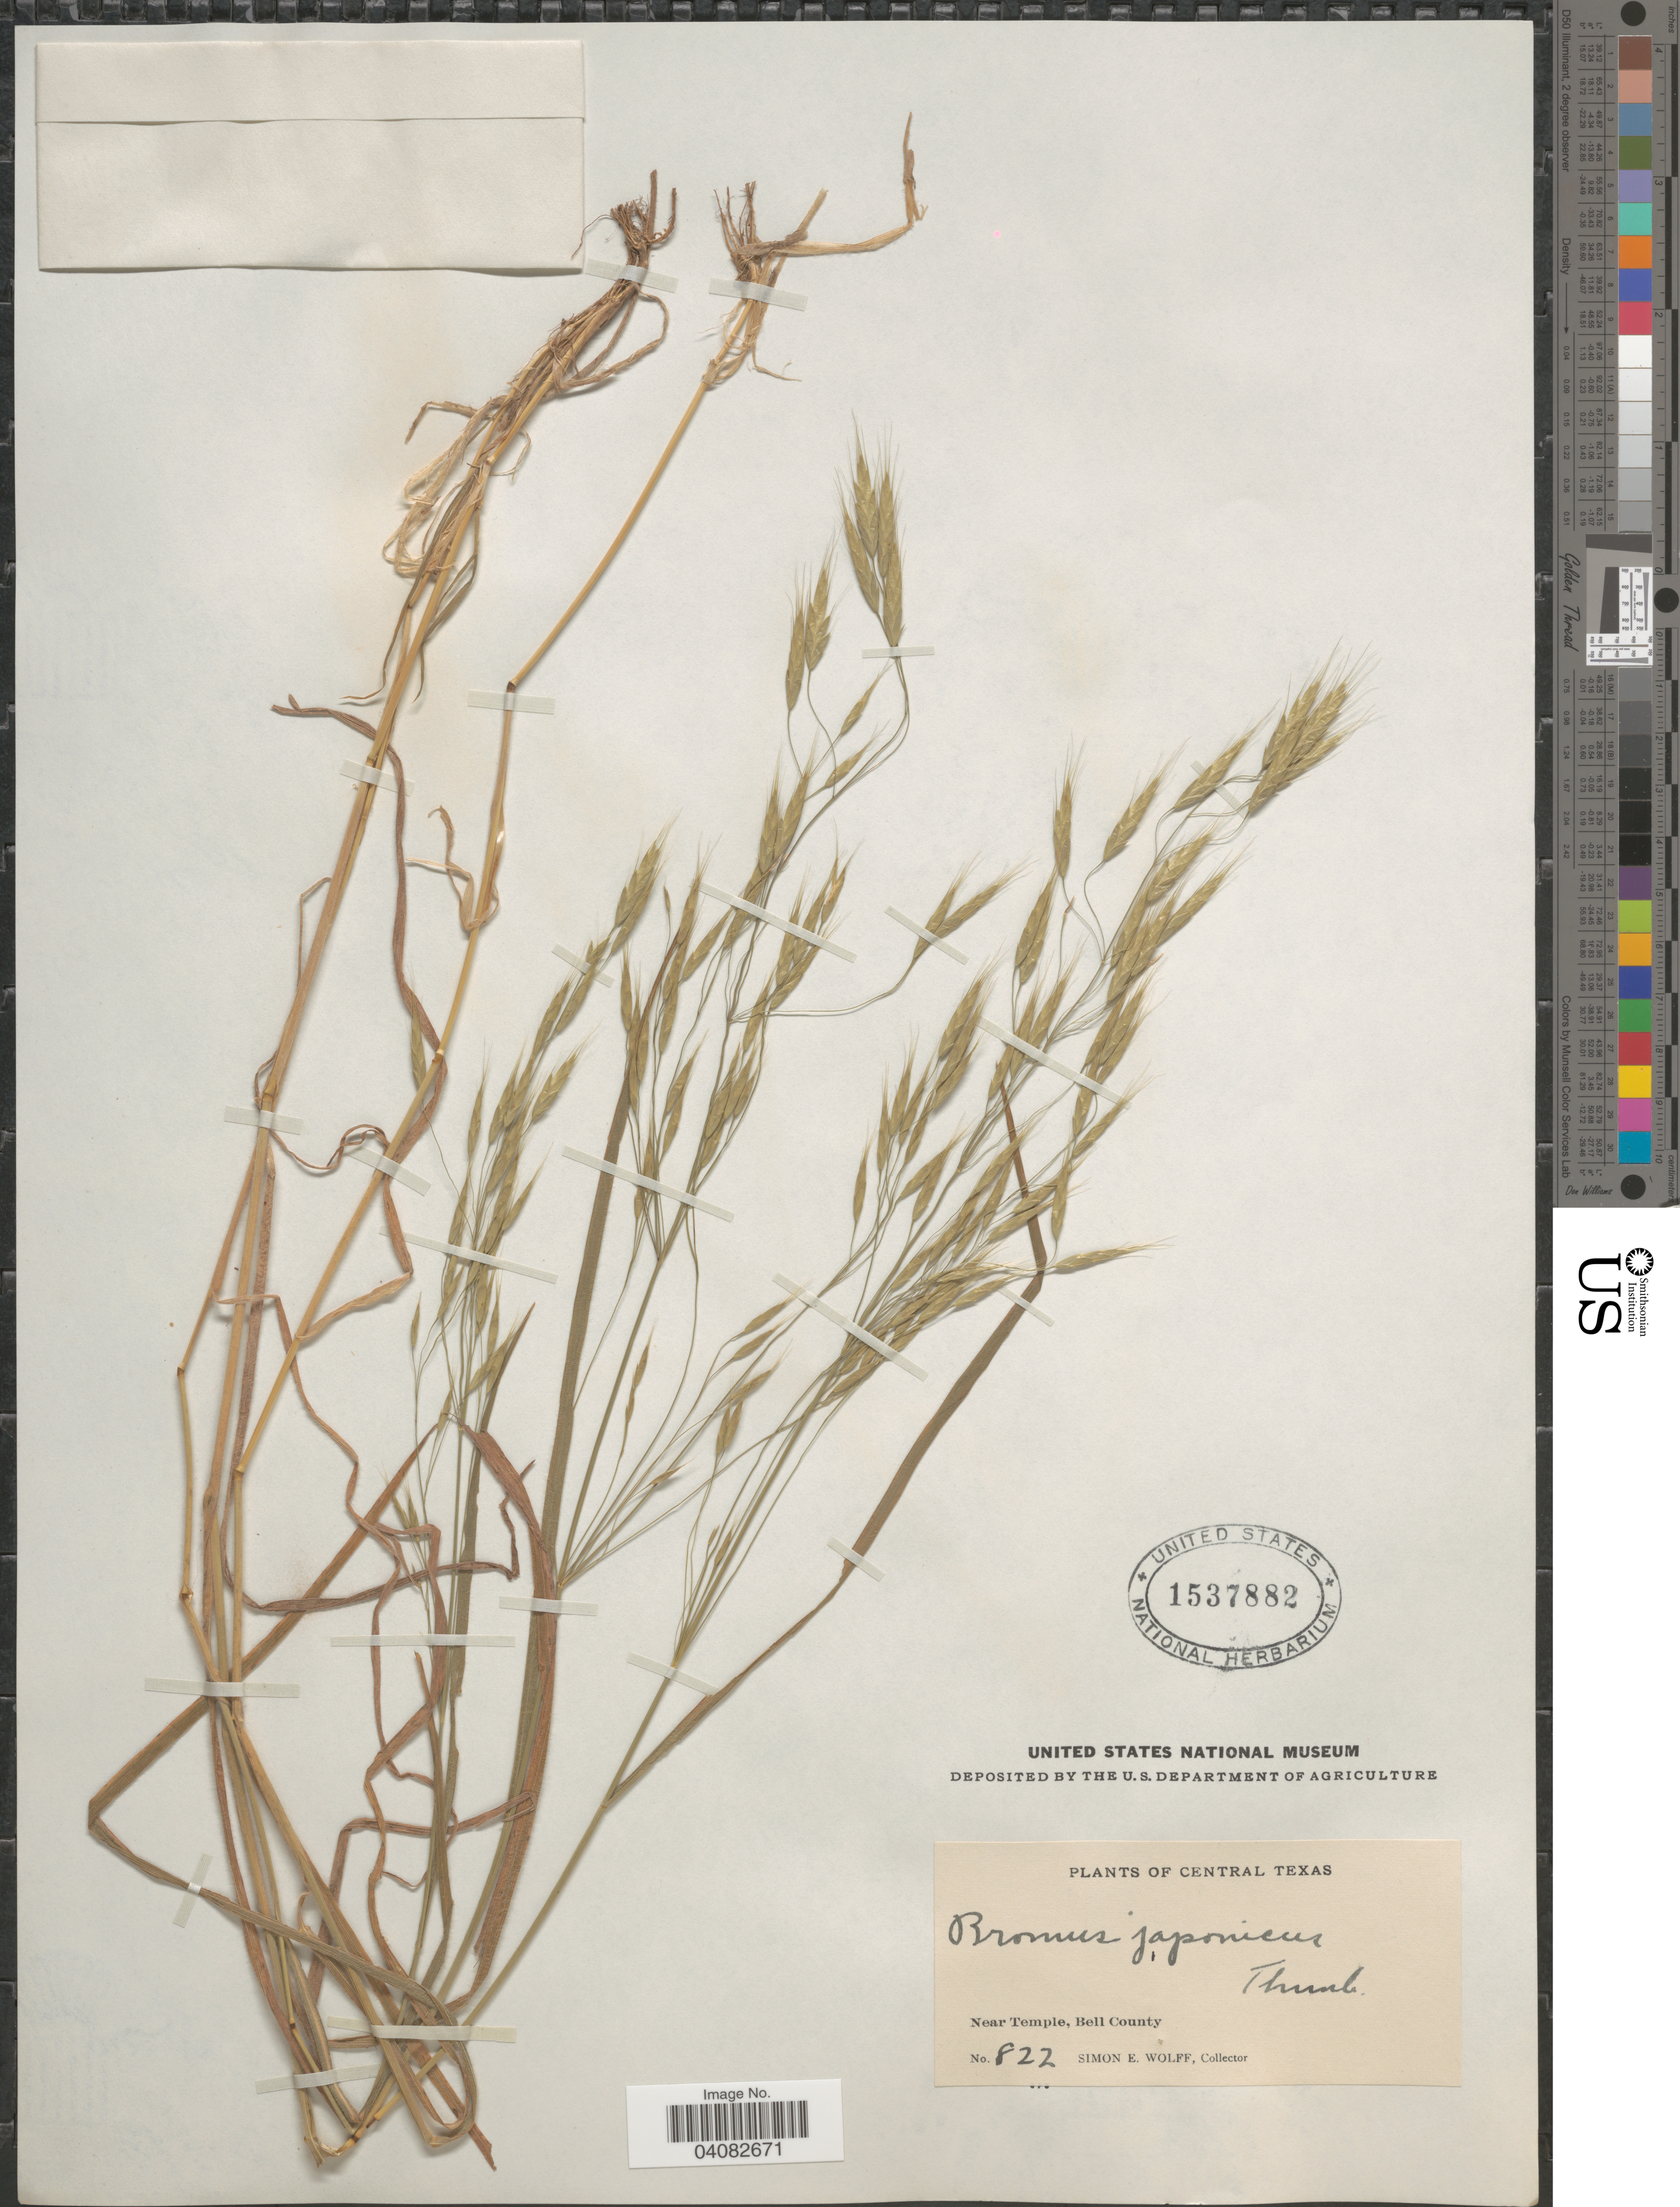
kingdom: Plantae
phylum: Tracheophyta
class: Liliopsida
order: Poales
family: Poaceae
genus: Bromus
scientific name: Bromus japonicus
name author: Houtt.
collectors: S. E. Wolff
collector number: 822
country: United States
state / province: Texas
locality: Central Texas. Near Temple, Bell County.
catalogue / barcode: US 1537882